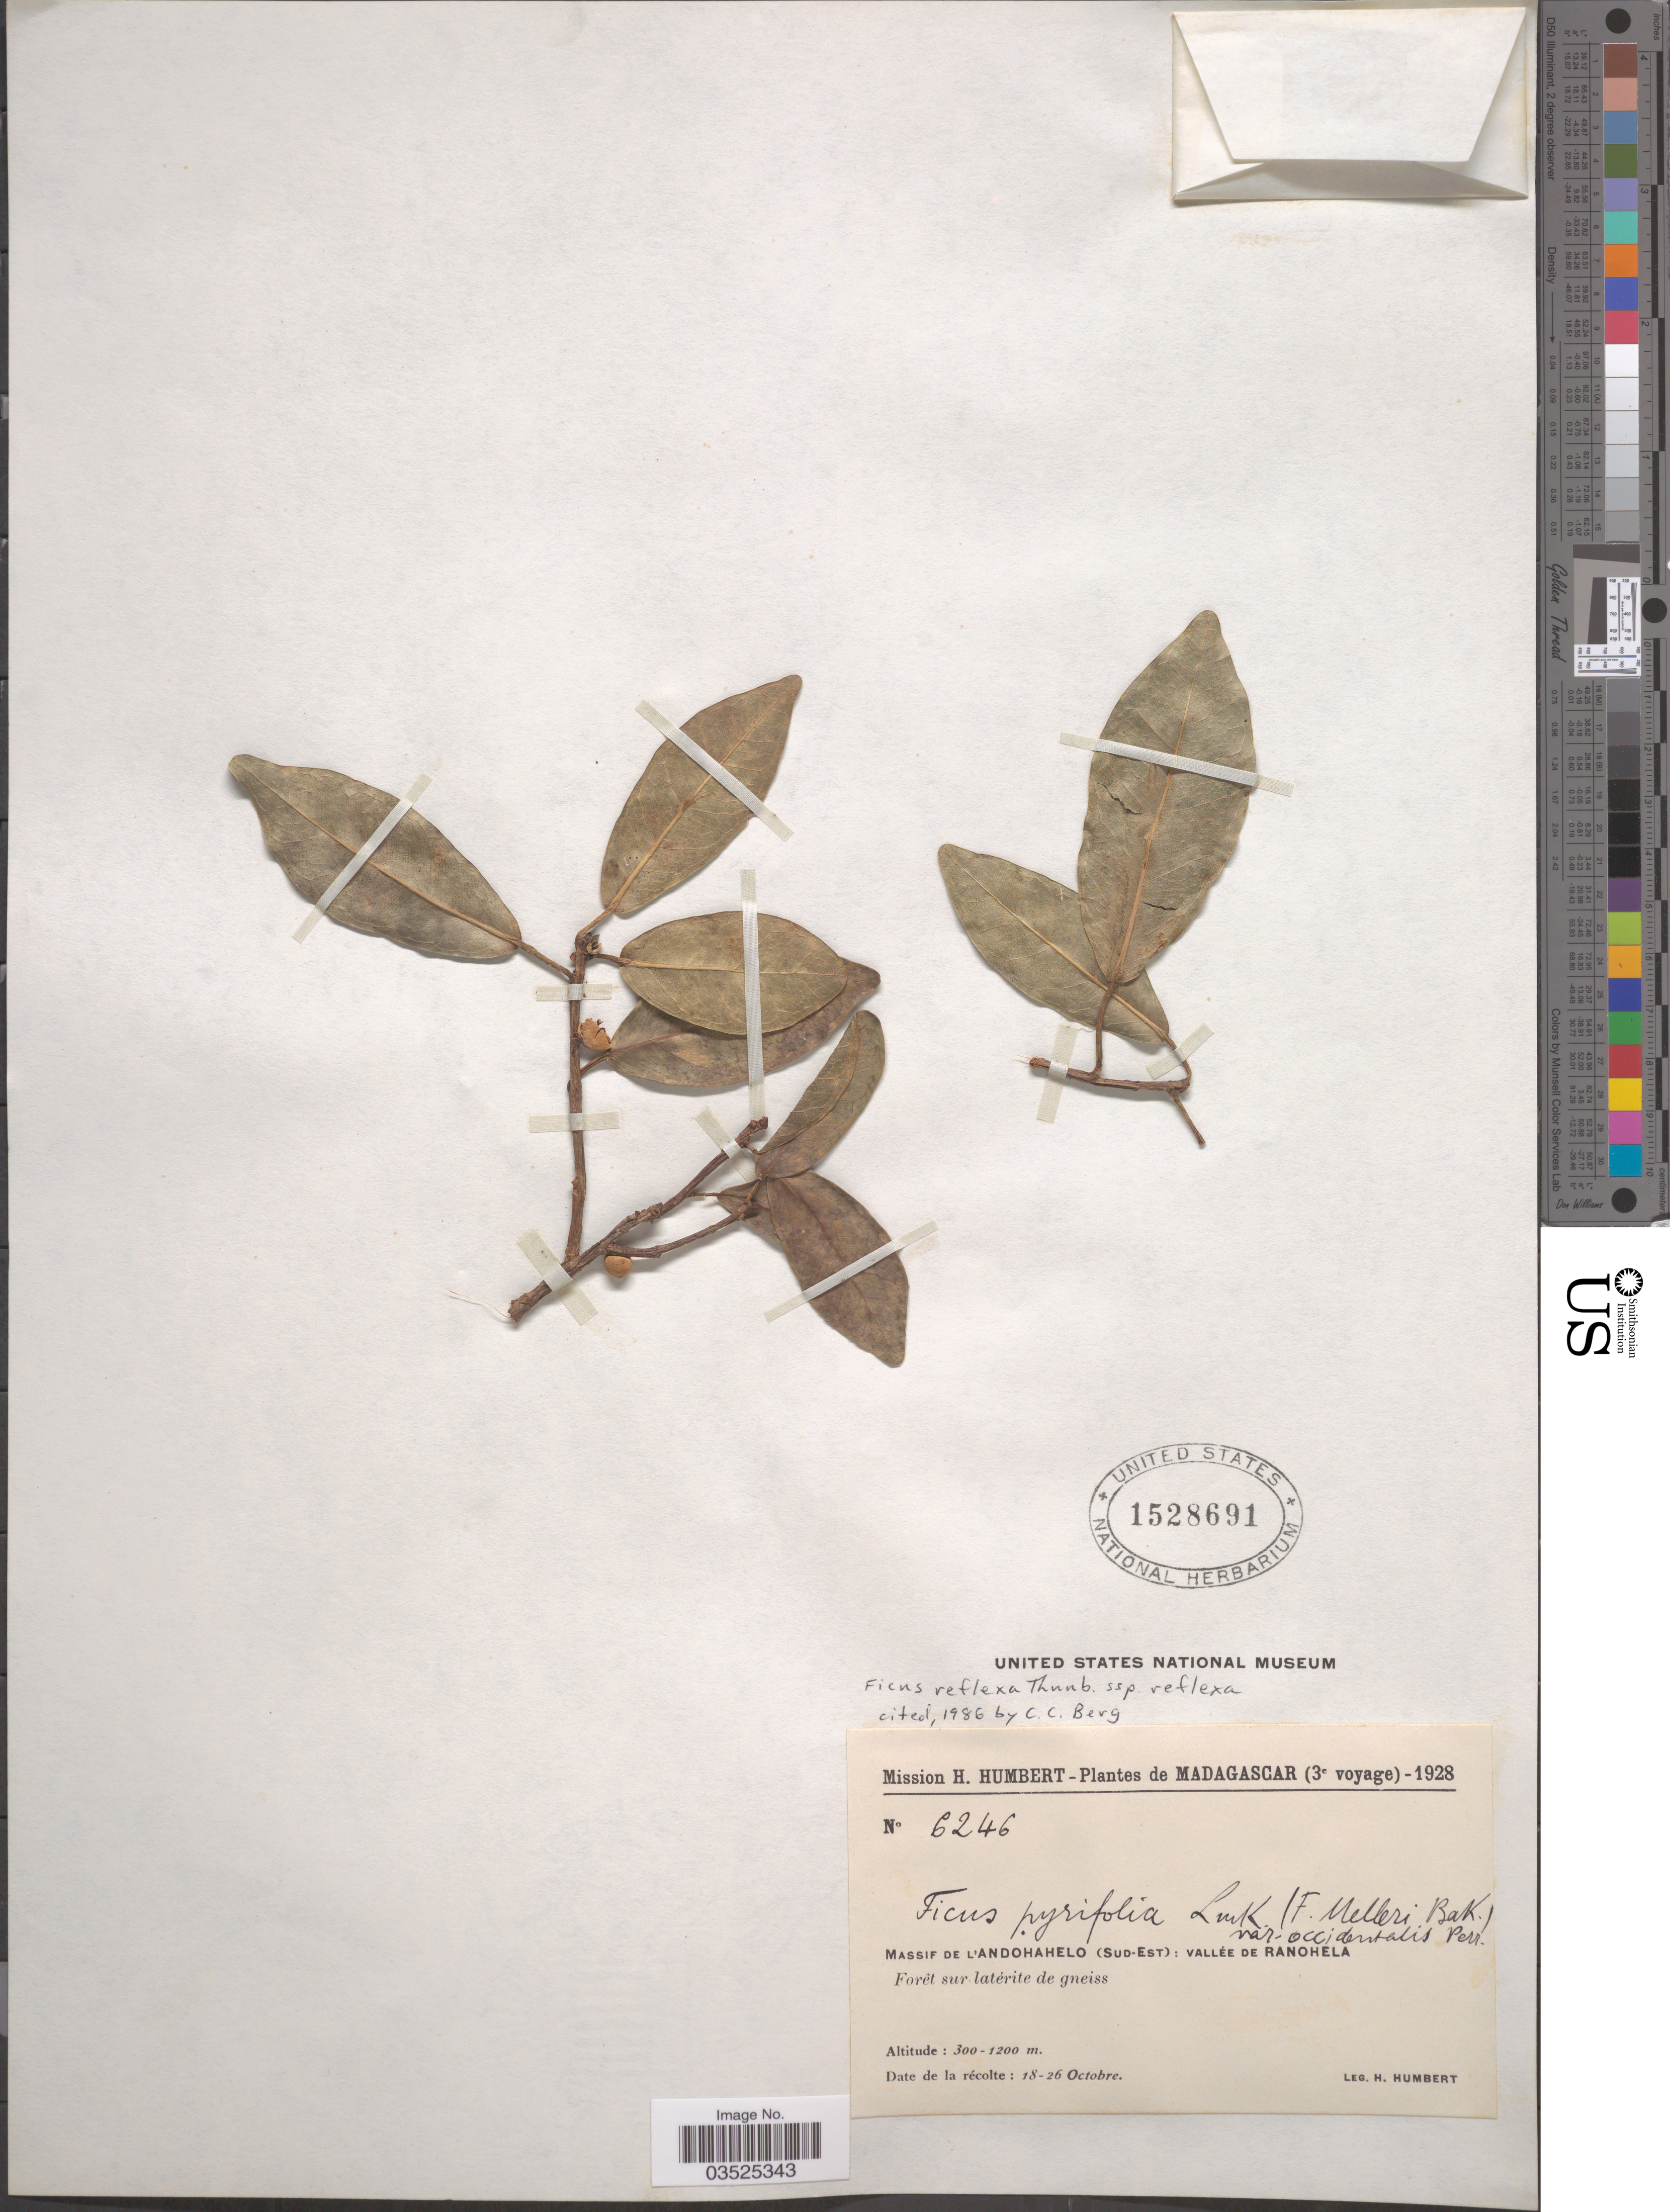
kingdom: Plantae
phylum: Tracheophyta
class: Magnoliopsida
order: Rosales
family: Moraceae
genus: Ficus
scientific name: Ficus reflexa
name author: Thunb.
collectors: H. Humbert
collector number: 6246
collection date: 1928-10-18/1928-10-26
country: Madagascar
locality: Massif de l'Andohahelo (Sud-Est): Vallée de Ranohela.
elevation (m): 300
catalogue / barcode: US 1528691